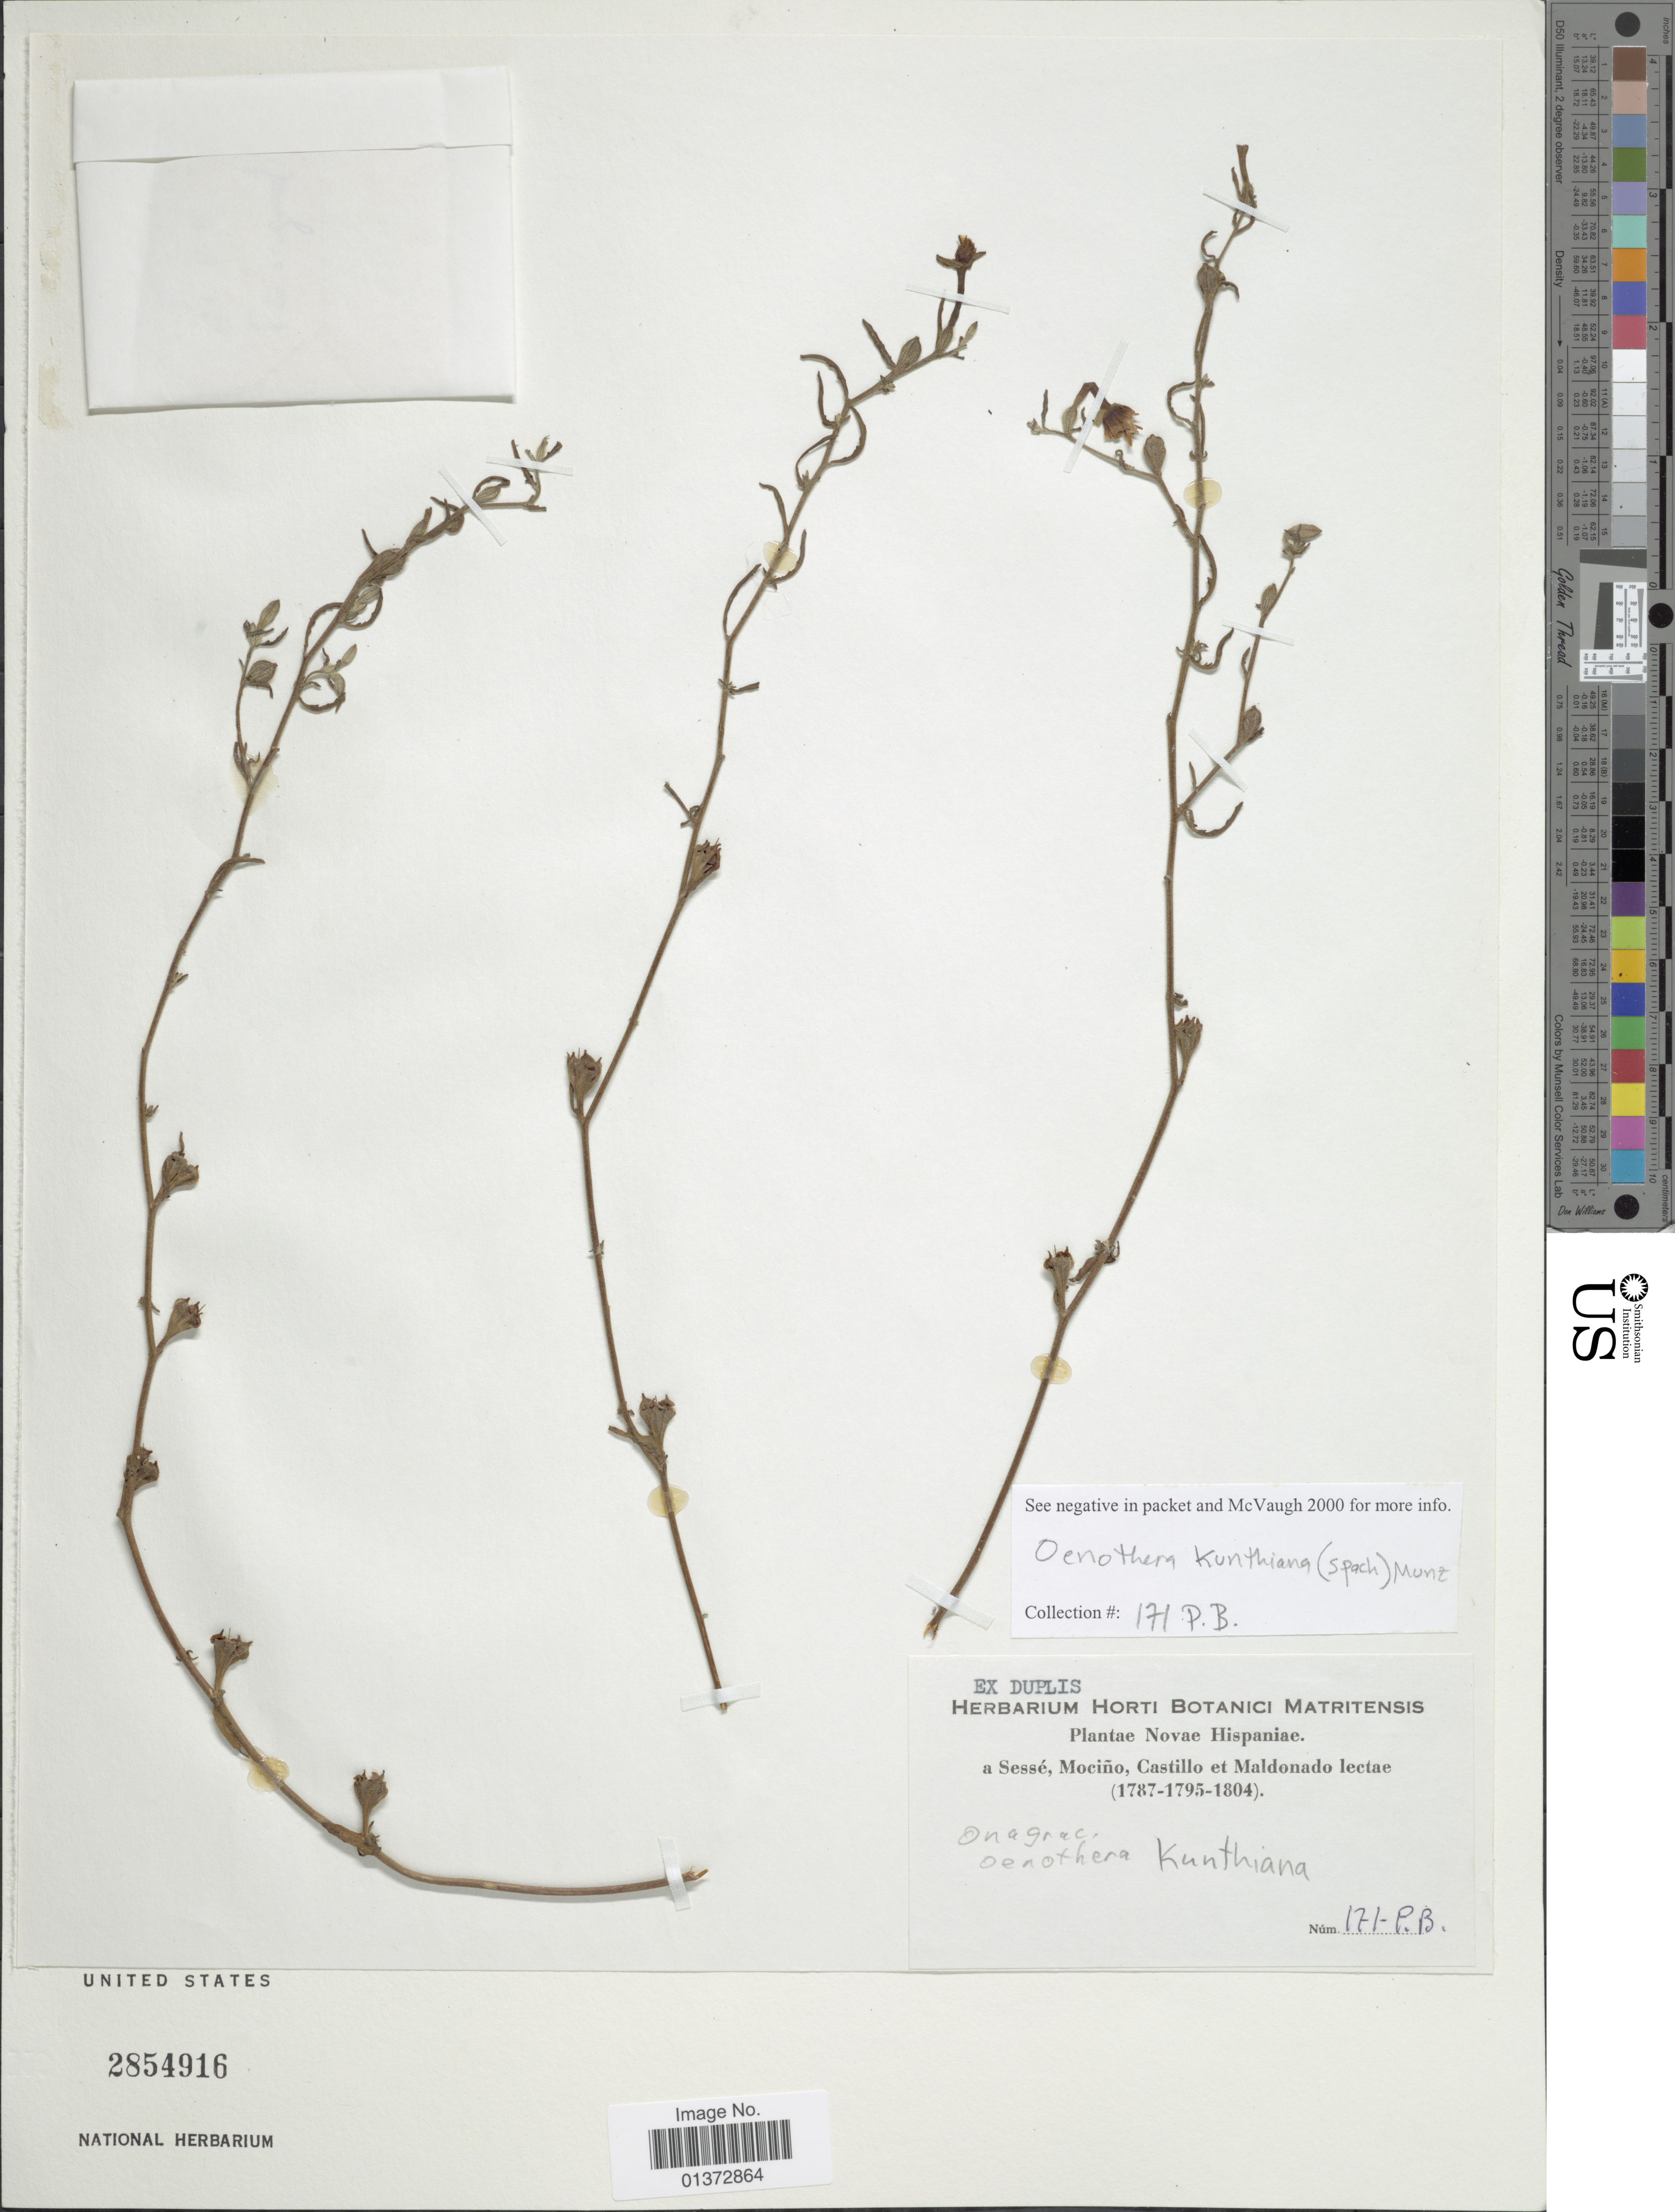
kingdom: Plantae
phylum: Tracheophyta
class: Magnoliopsida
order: Myrtales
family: Onagraceae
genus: Oenothera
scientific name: Oenothera kunthiana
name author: (Spach) Munz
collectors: Sessé, --, Mociño, Castillo, -- & Maldonado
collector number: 171-P.B.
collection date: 1787/1804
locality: Novae Hispaniae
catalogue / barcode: US 2854916